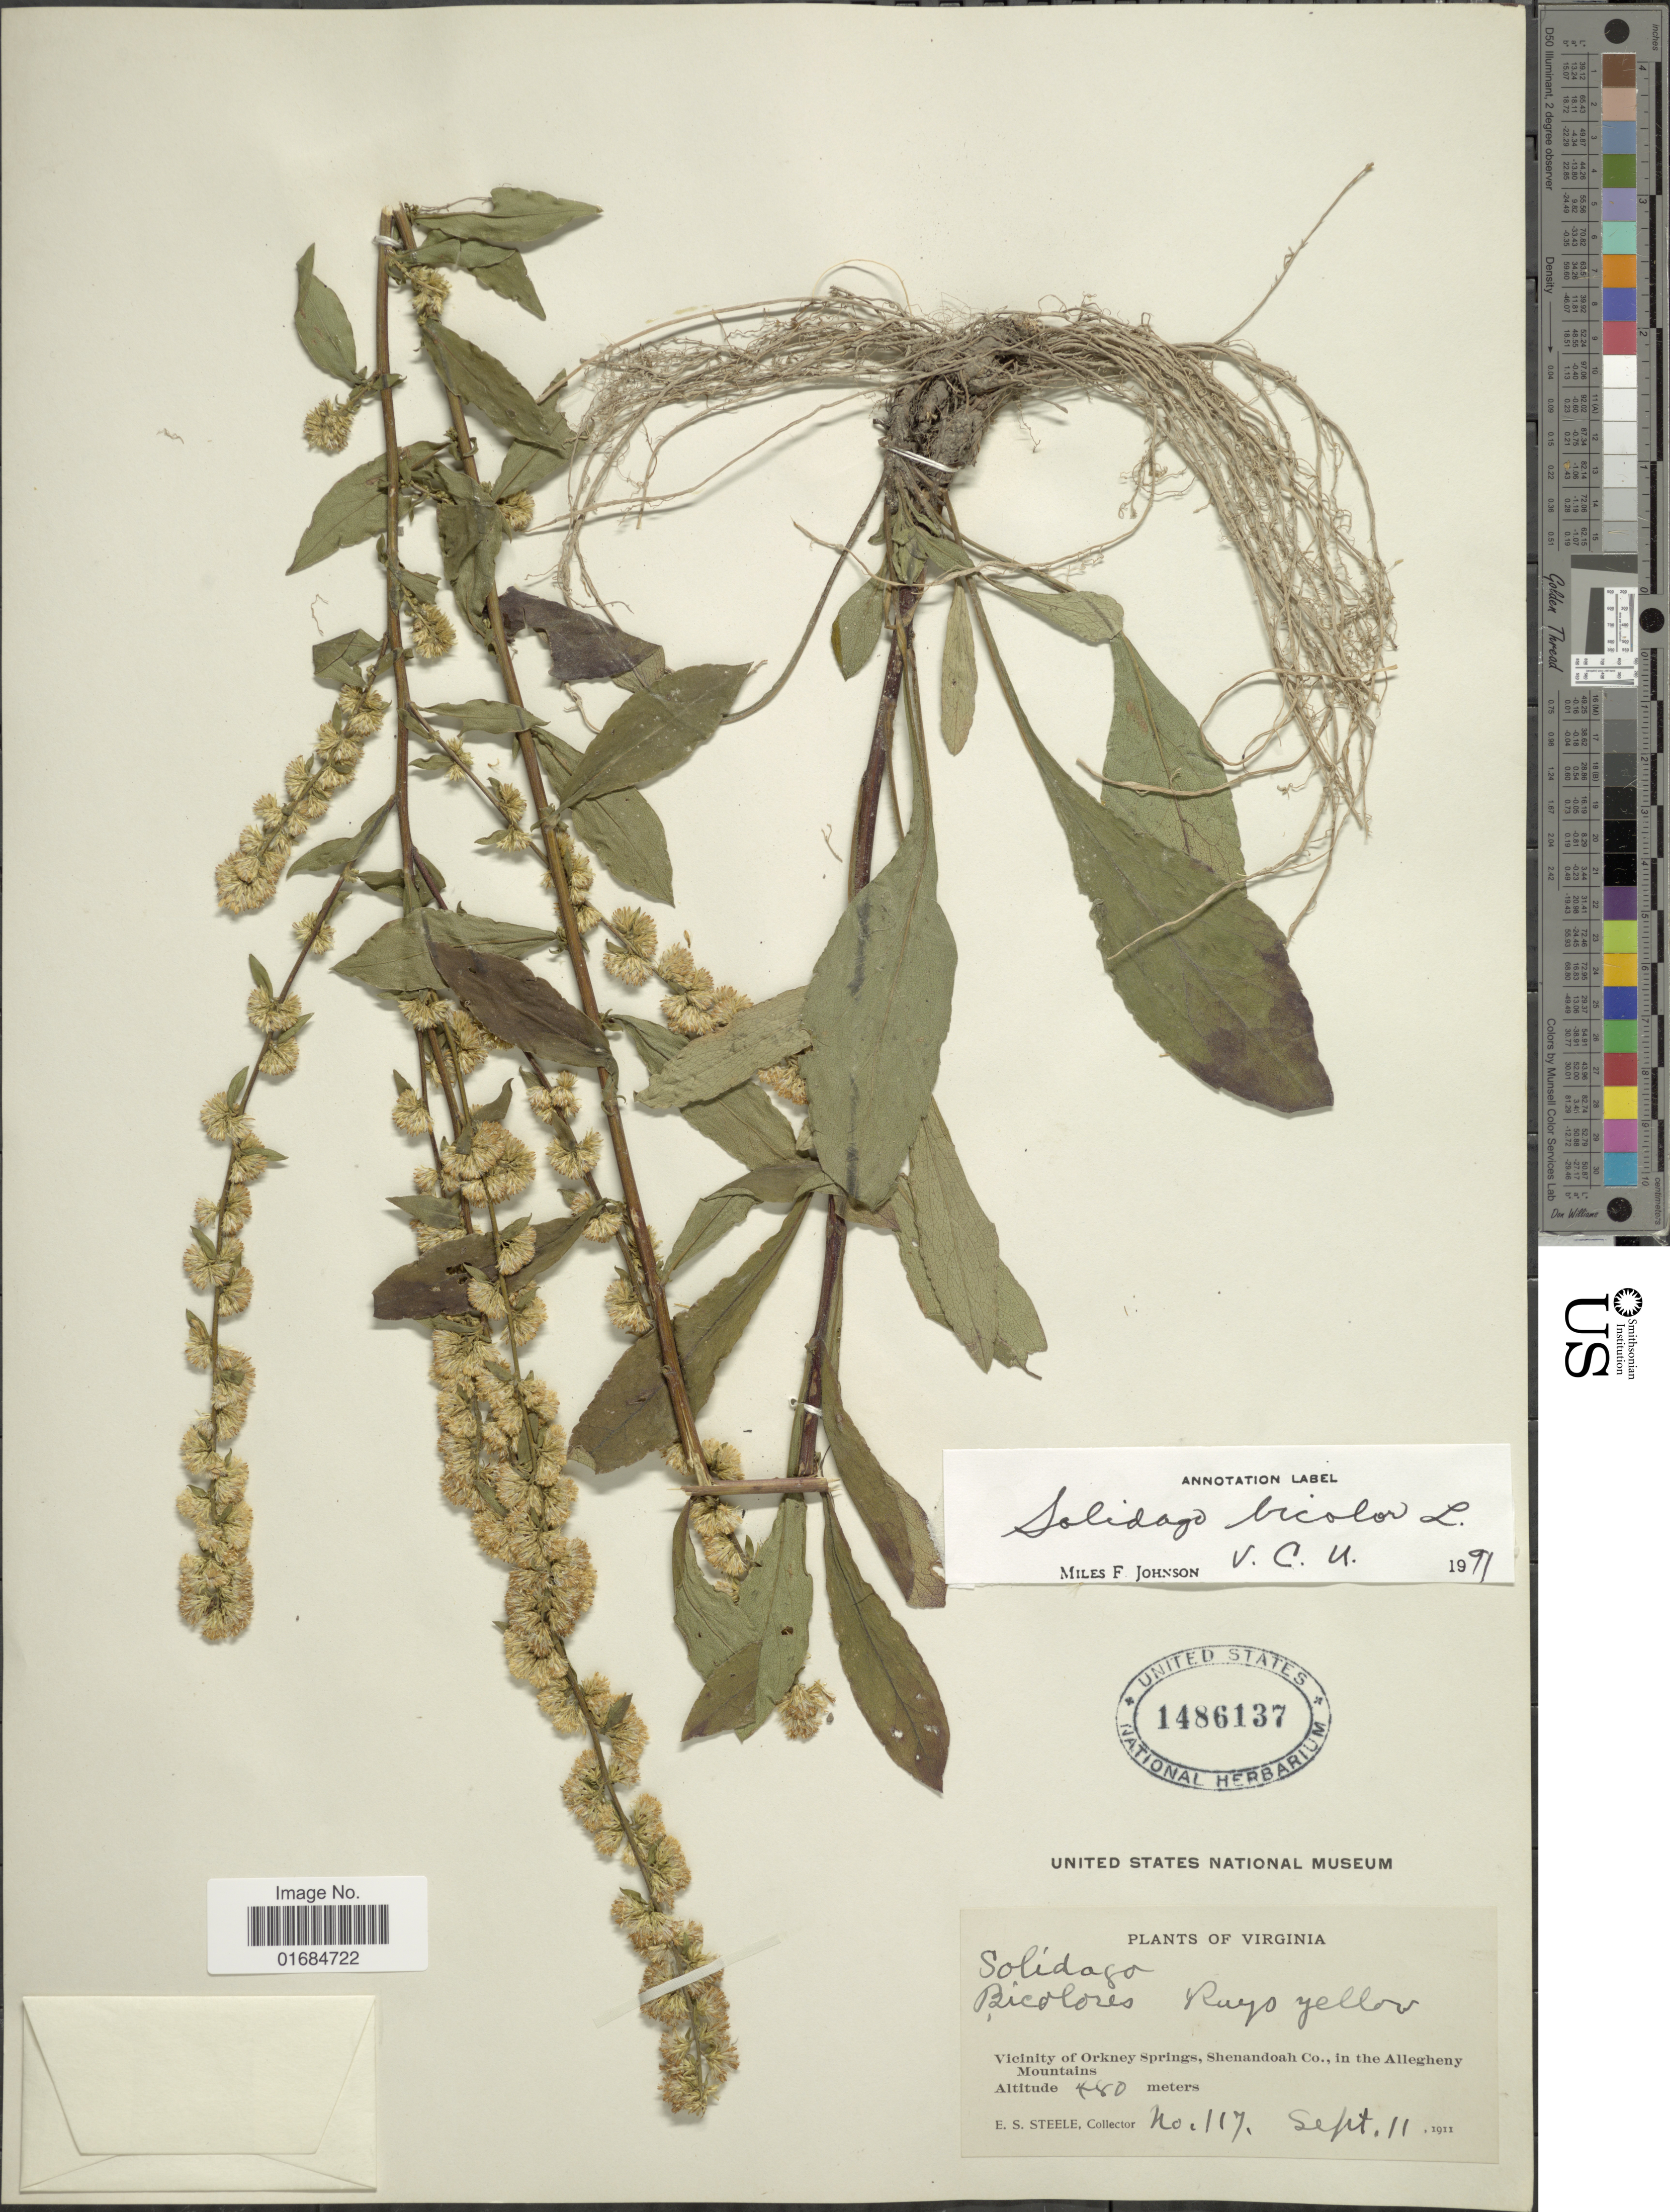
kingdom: Plantae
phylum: Tracheophyta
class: Magnoliopsida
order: Asterales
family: Asteraceae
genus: Solidago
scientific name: Solidago bicolor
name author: L.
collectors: E. Steele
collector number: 117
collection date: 1911-09-11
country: United States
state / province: Virginia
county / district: Shenandoah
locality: Vicinity of Orkey Springs, Shenandoah Co., in the Allegheny Mountains.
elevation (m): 480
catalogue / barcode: US 1486137